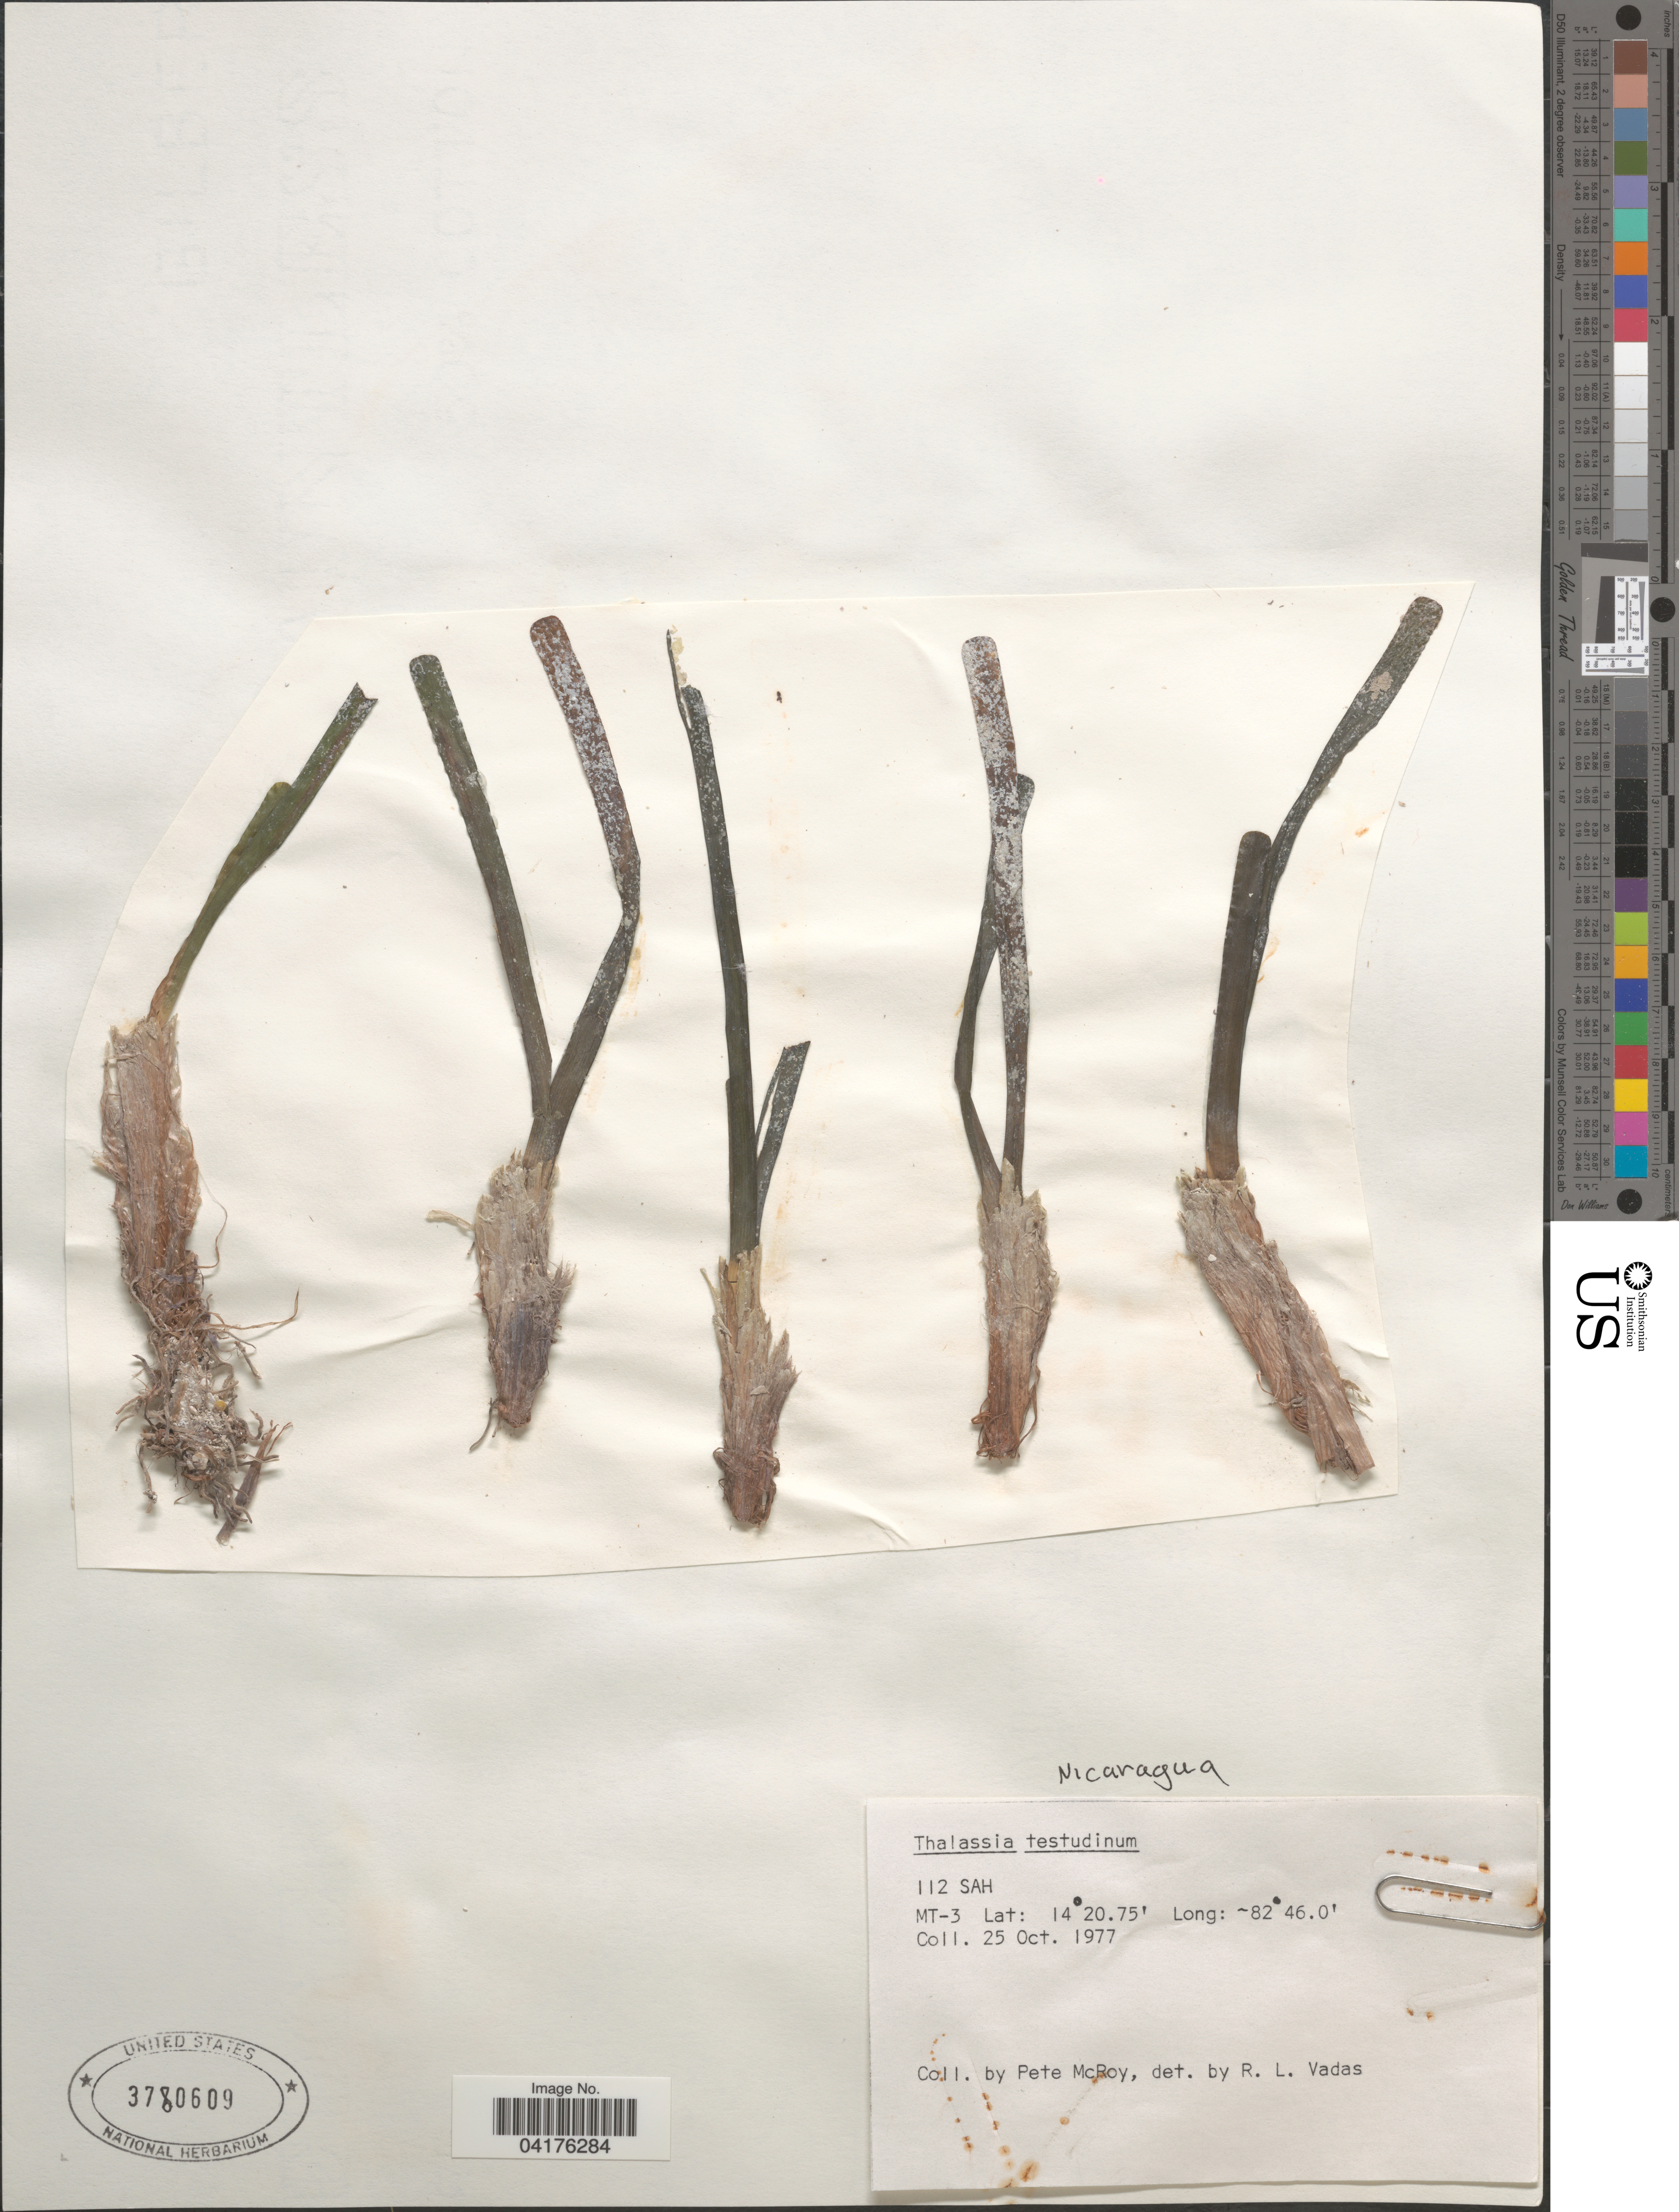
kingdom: Plantae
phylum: Tracheophyta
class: Liliopsida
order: Alismatales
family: Hydrocharitaceae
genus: Thalassia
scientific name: Thalassia testudinum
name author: Banks & Sol. ex K.D. Koenig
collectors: P. McRoy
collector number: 112SAH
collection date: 1977-10-25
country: Nicaragua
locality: MT-3.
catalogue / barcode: US 3780609